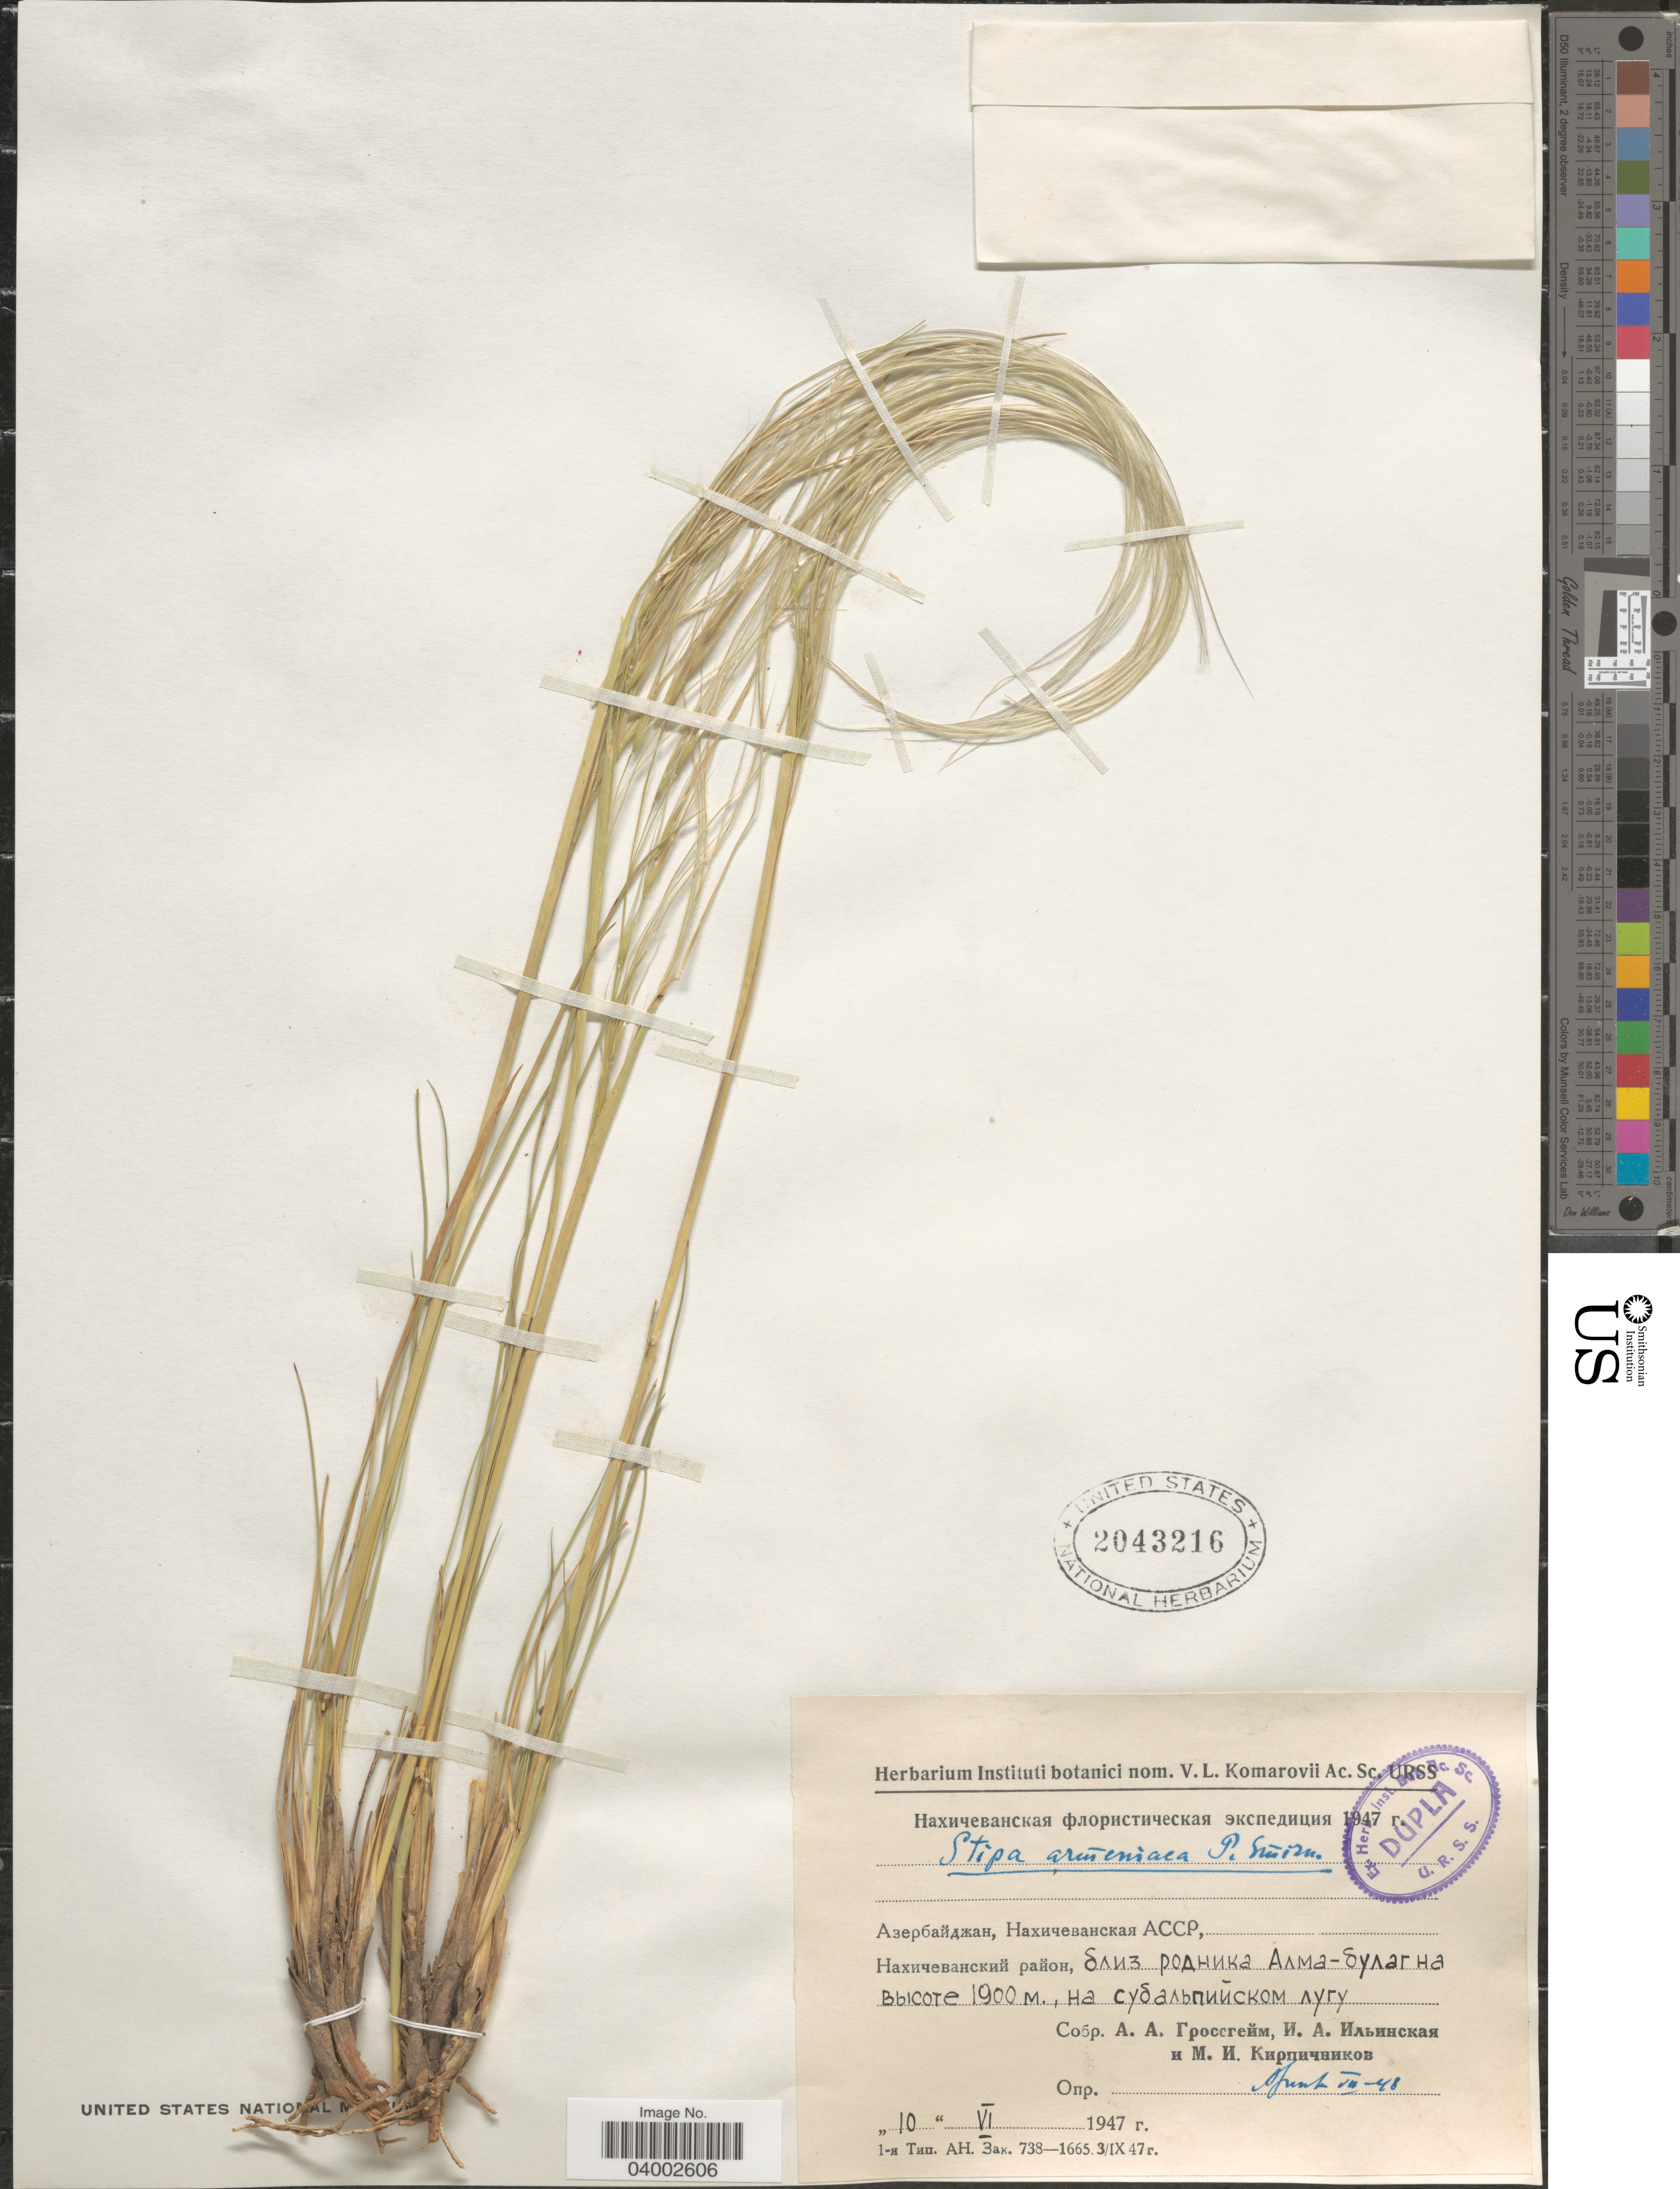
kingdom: Plantae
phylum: Tracheophyta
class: Liliopsida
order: Poales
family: Poaceae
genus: Stipa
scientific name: Stipa armeniaca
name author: P.A. Smirn. ex Roshev.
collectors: A. Grossgeim, I. Ilinskaya & M. Kirpichnikov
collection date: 1947-06-10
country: Azerbaijan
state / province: Nakhchivan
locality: Spring Alma bulag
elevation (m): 1900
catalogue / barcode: US 2043216